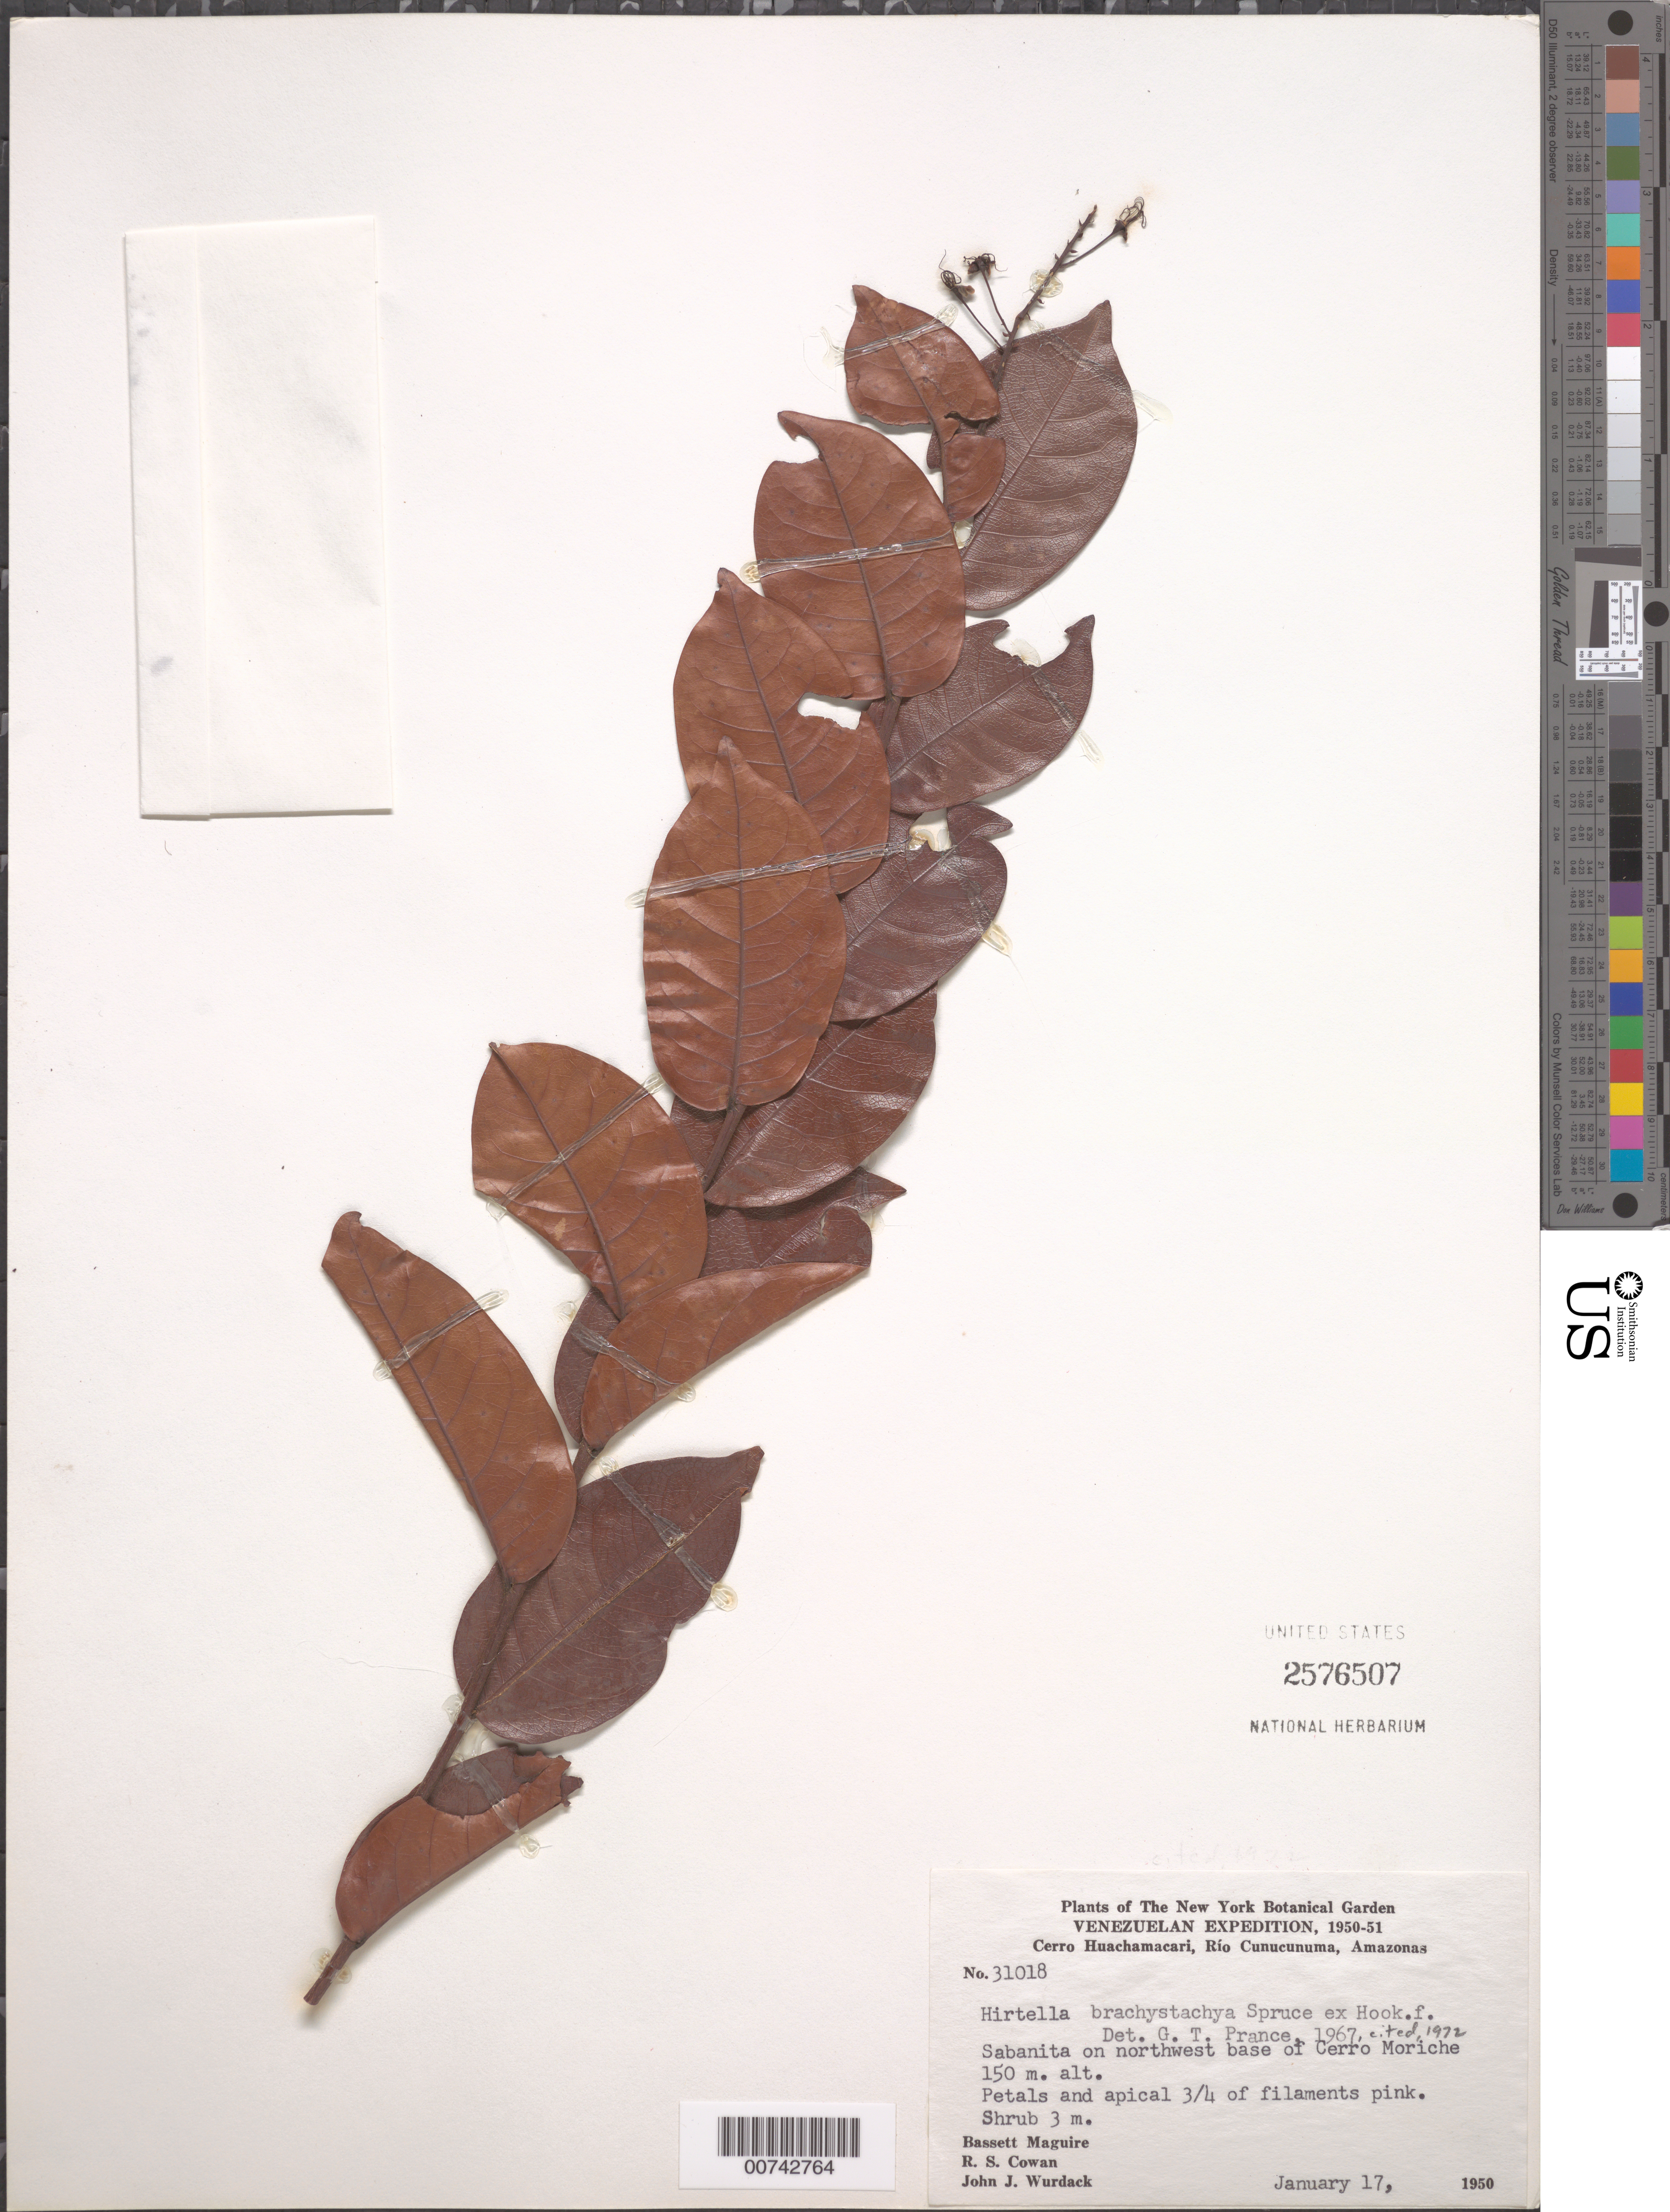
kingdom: Plantae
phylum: Tracheophyta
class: Magnoliopsida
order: Malpighiales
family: Chrysobalanaceae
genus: Hirtella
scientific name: Hirtella brachystachys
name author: Spruce ex Hook. f.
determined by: Prance, G. T.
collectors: B. Maguire, R. S. Cowan & J. J. Wurdack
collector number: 31018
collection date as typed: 17-Jan-51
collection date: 1951-01-17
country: Venezuela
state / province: Amazonas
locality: Cerro Moriche, Río Ventuari, NW base of Cerro Moriche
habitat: Sabanita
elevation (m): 150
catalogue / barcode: US 2576507